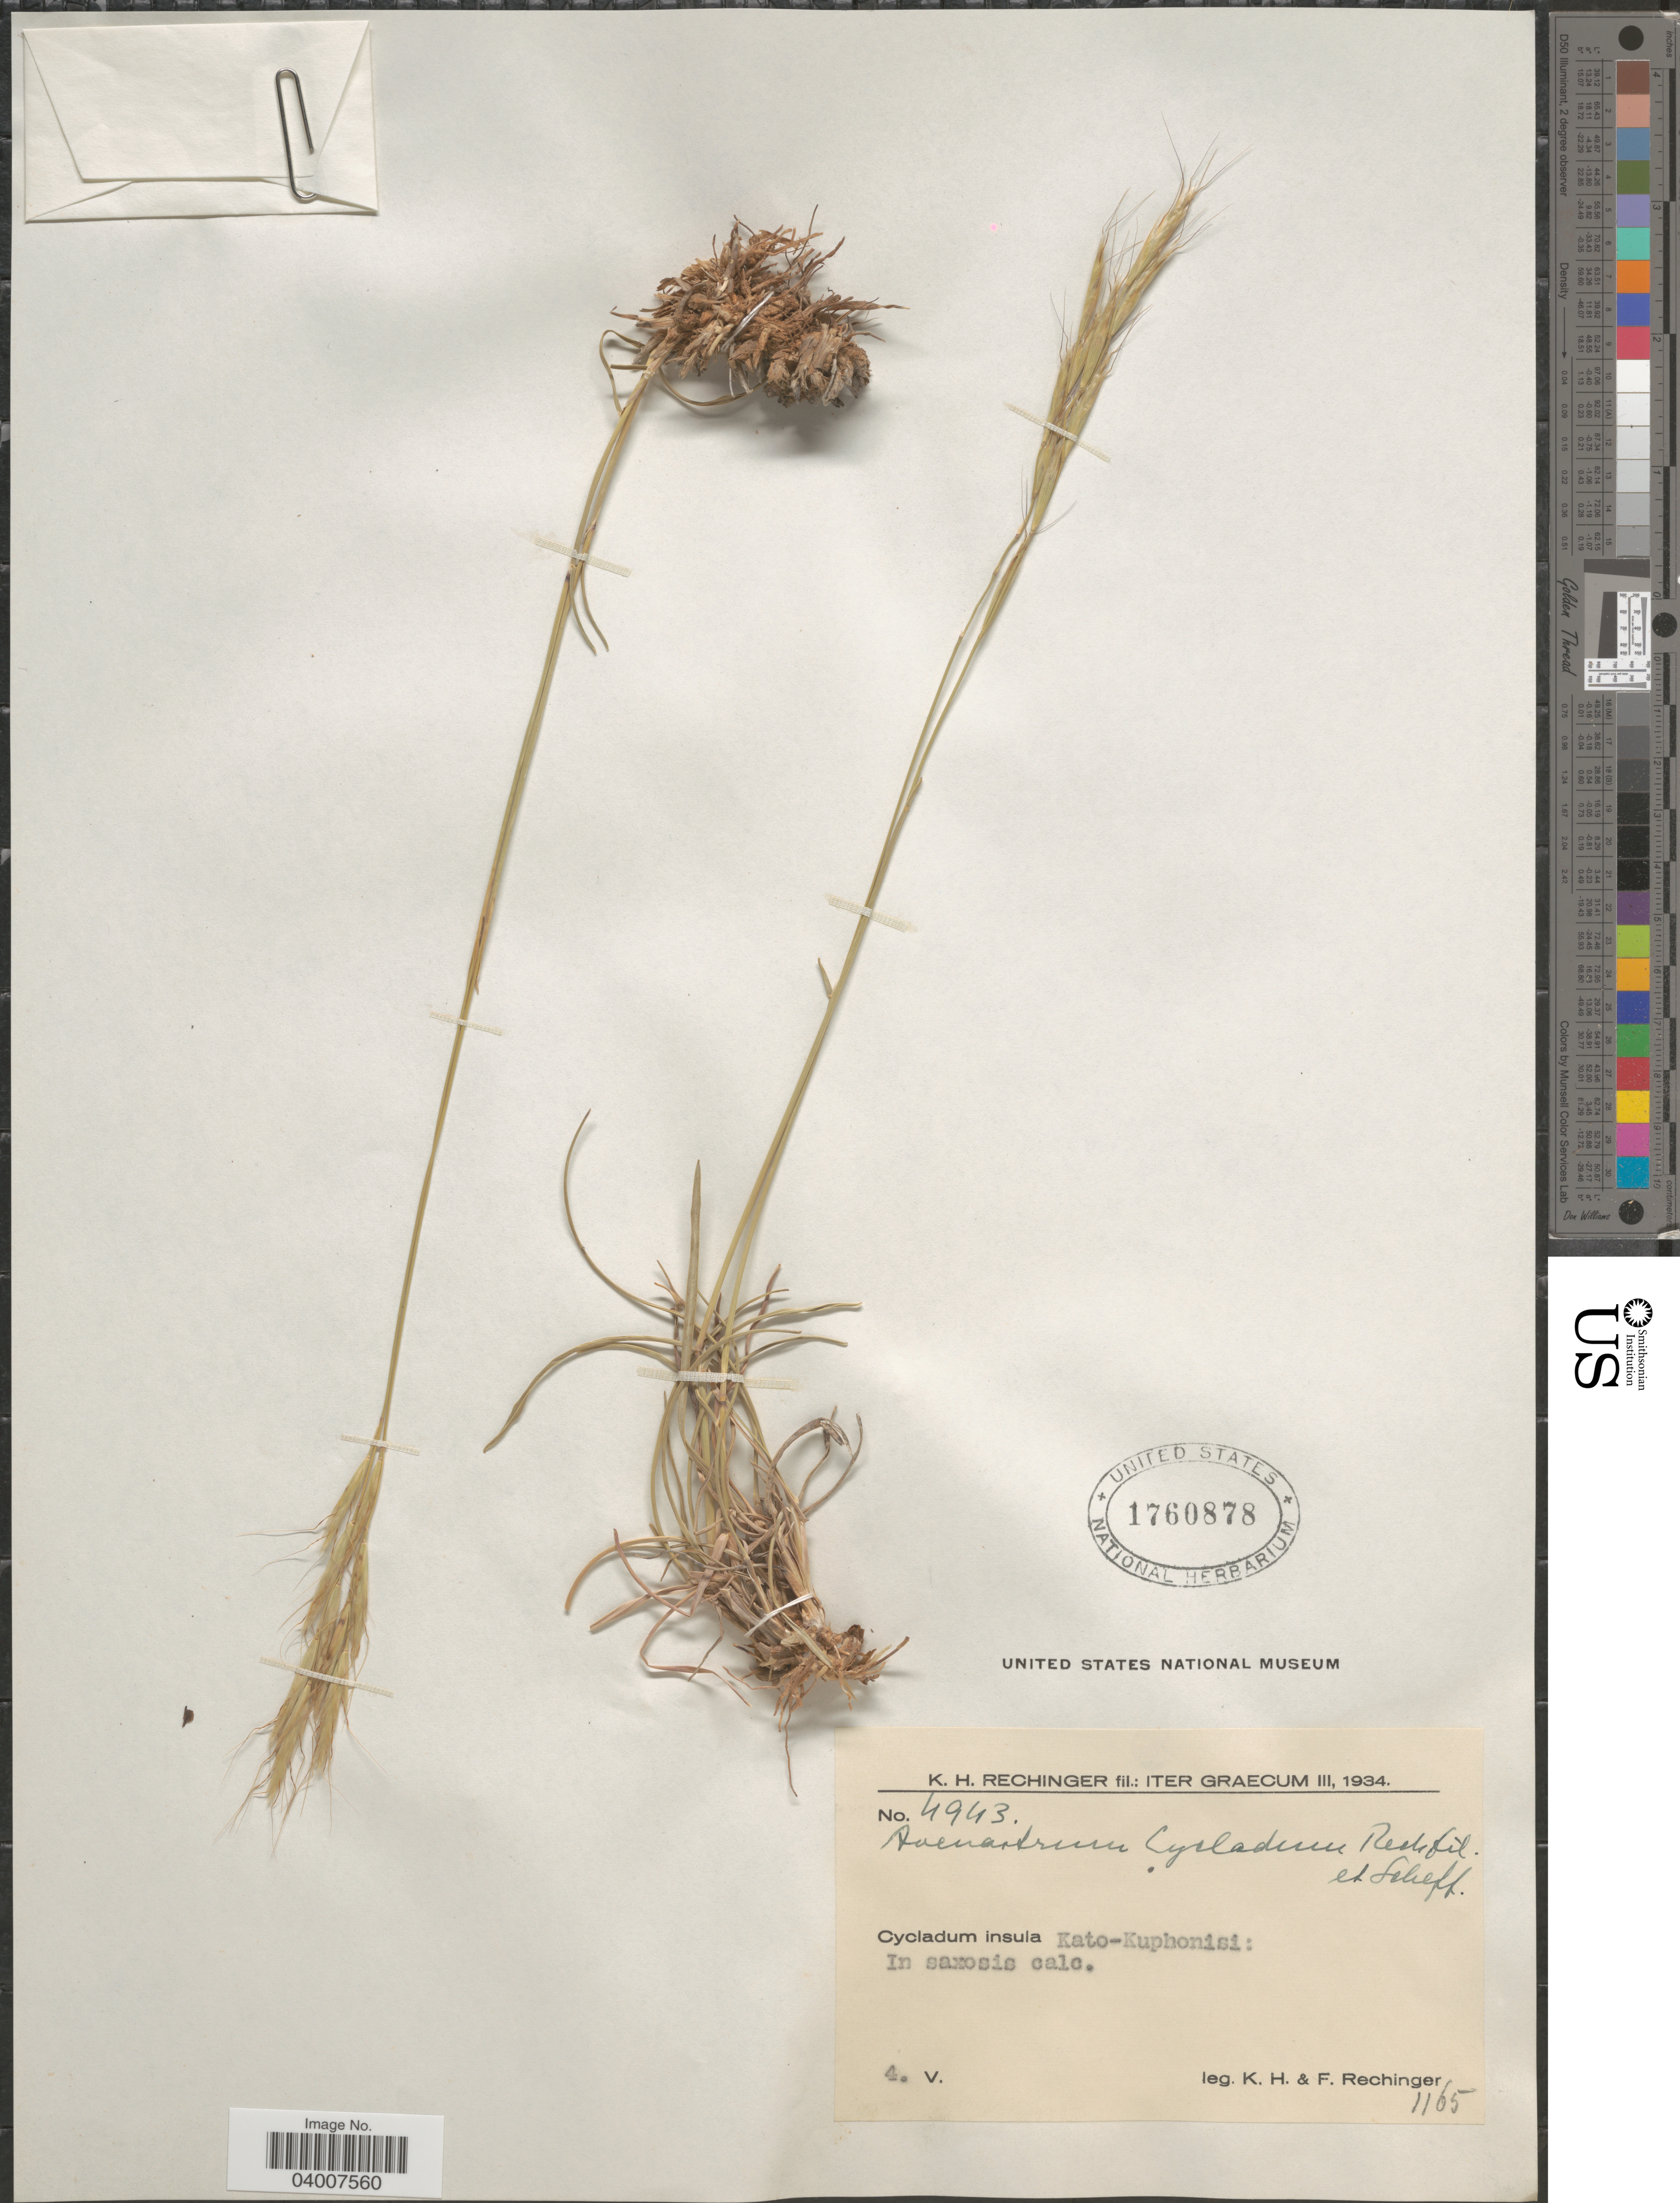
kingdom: Plantae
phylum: Tracheophyta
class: Liliopsida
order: Poales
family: Poaceae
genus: Helictochloa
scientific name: Helictochloa agropyroides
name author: (Boiss.) Romero Zarco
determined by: Soreng, Robert J., Research Associate (BOT), Smithsonian Institution - National Museum of Natural History (UNITED STATES)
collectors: K. H. Rechinger & F. Rechinger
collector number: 4943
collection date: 1934-05-04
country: Greece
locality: Graecum. Cycladum insula Kato-Kuphonisi: In saxosis calc.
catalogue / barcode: US 1760878